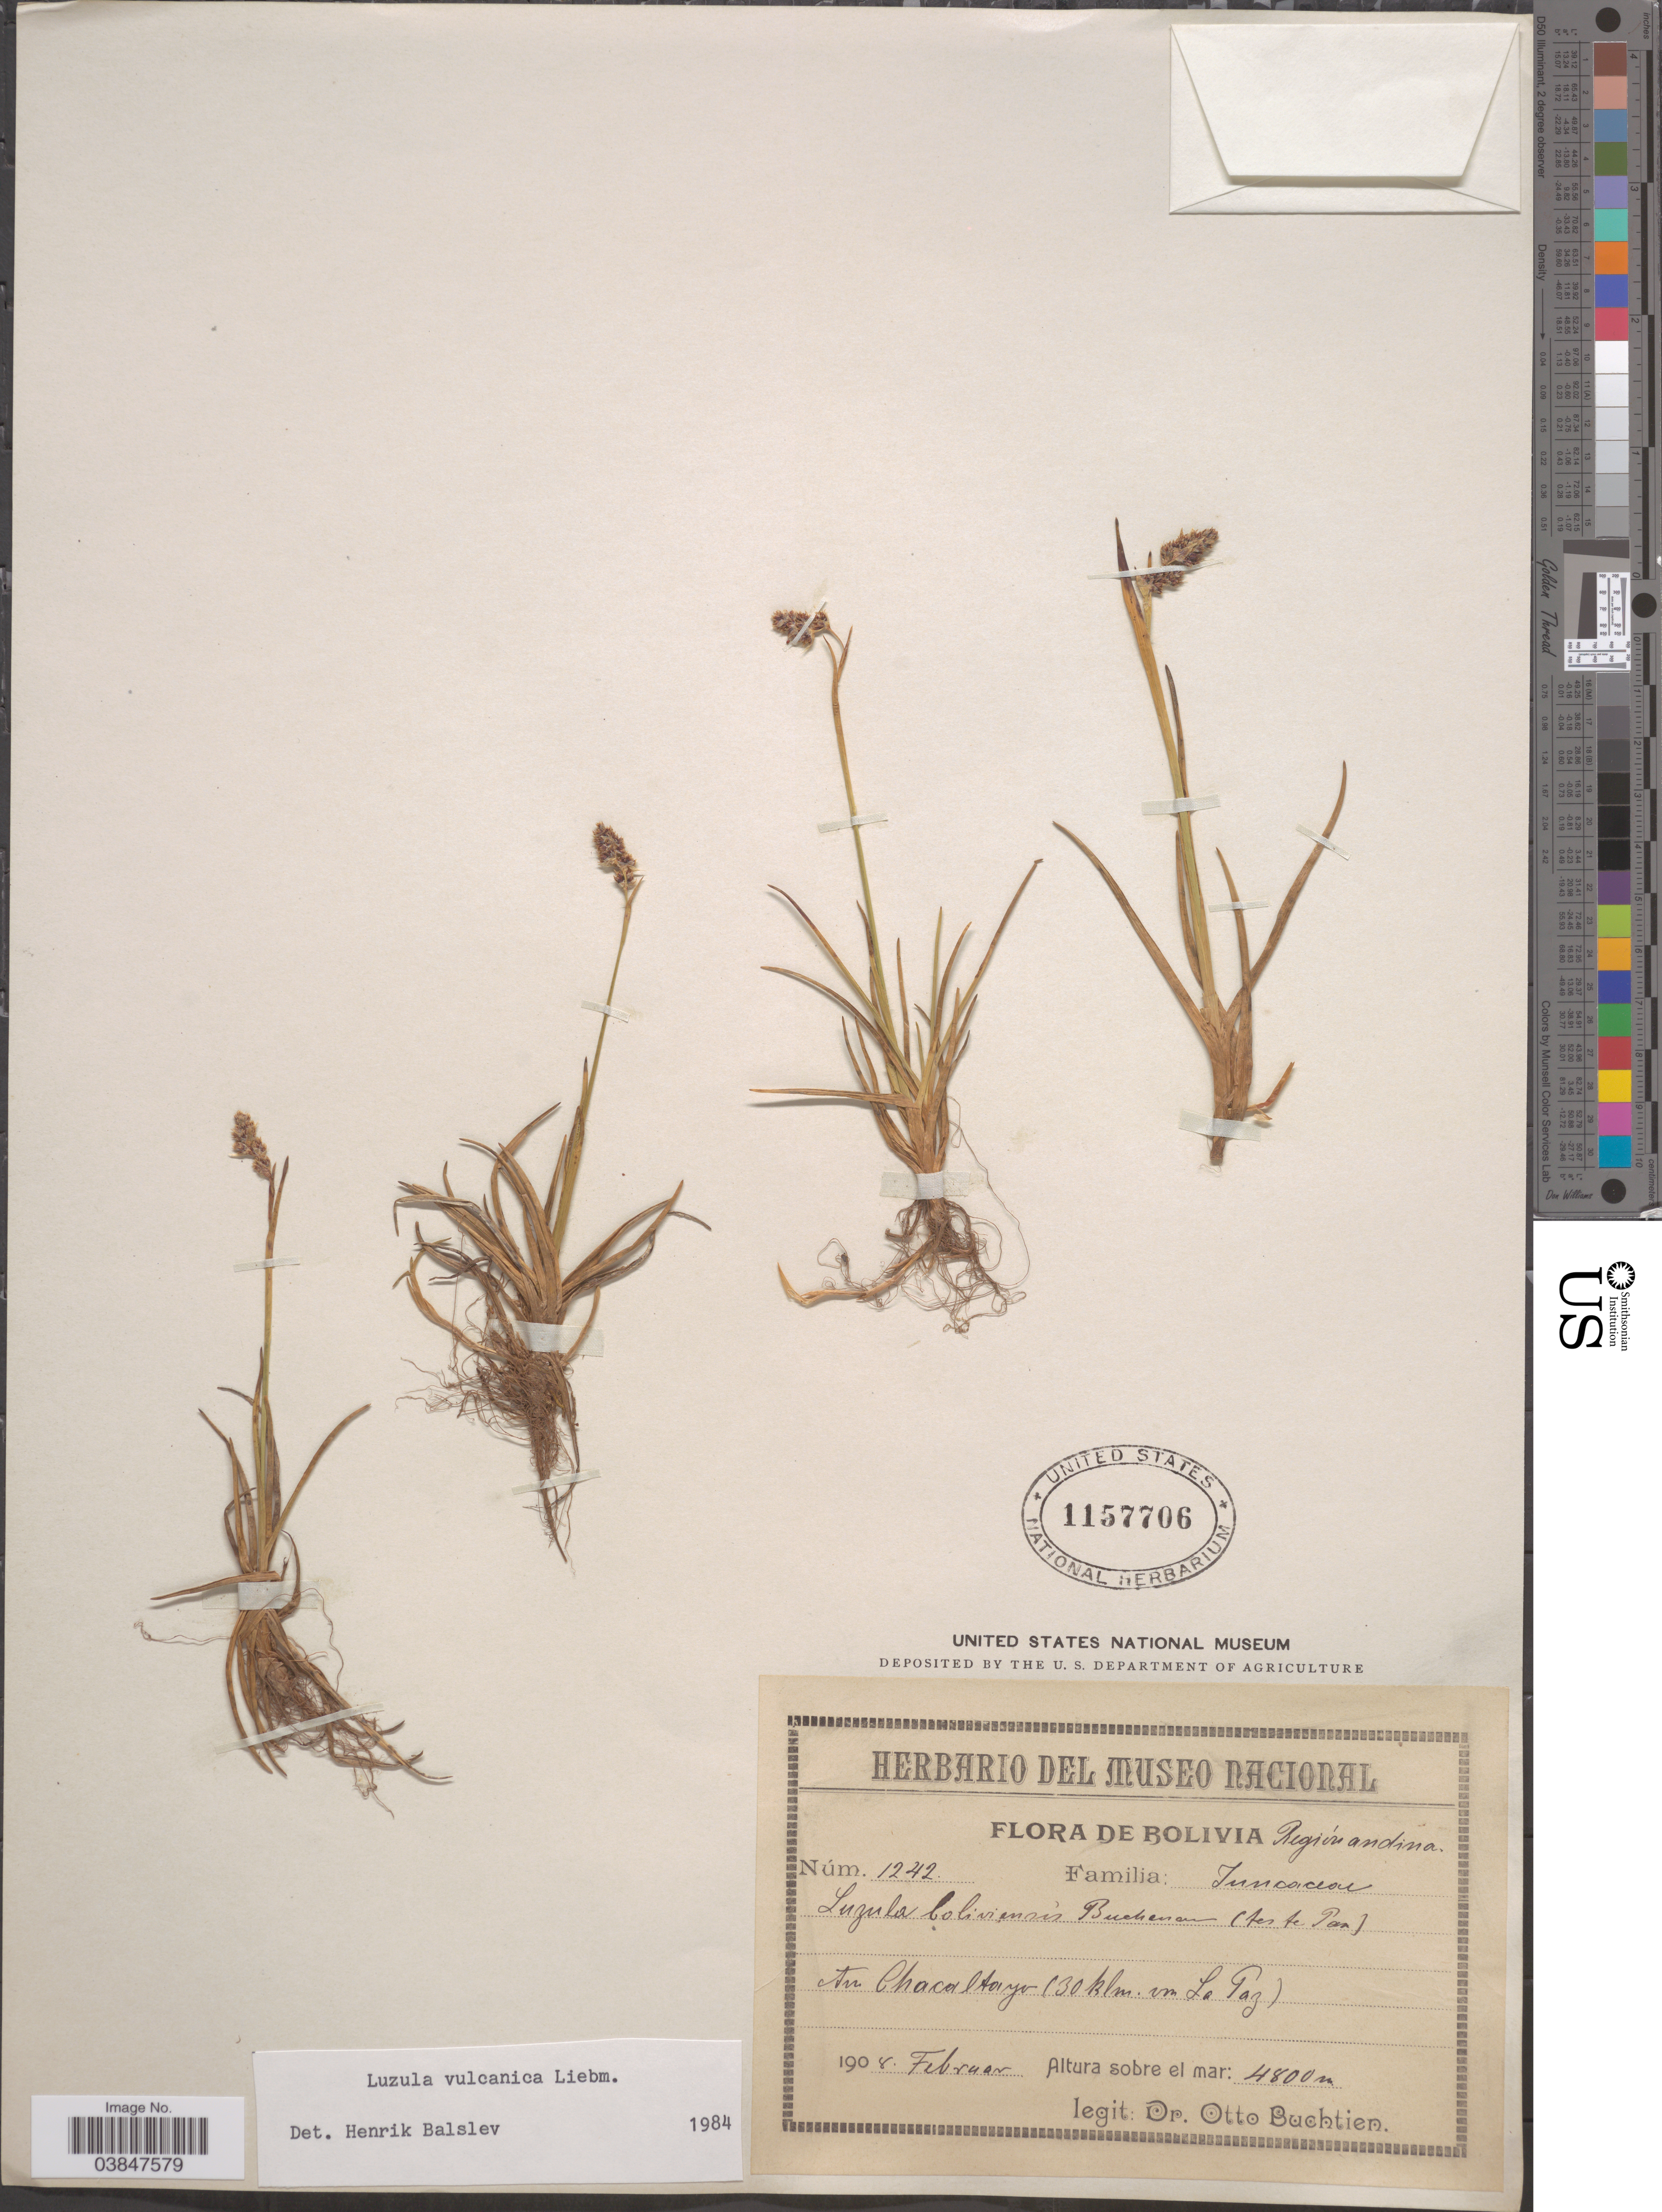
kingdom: Plantae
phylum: Tracheophyta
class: Liliopsida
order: Poales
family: Juncaceae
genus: Luzula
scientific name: Luzula vulcanica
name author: Liebm.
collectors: O. Buchtien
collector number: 1242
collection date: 1908-02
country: Bolivia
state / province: La Paz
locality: Región andina. Am Chacaltayo (30klm. von La Paz).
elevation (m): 4800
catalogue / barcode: US 1157706